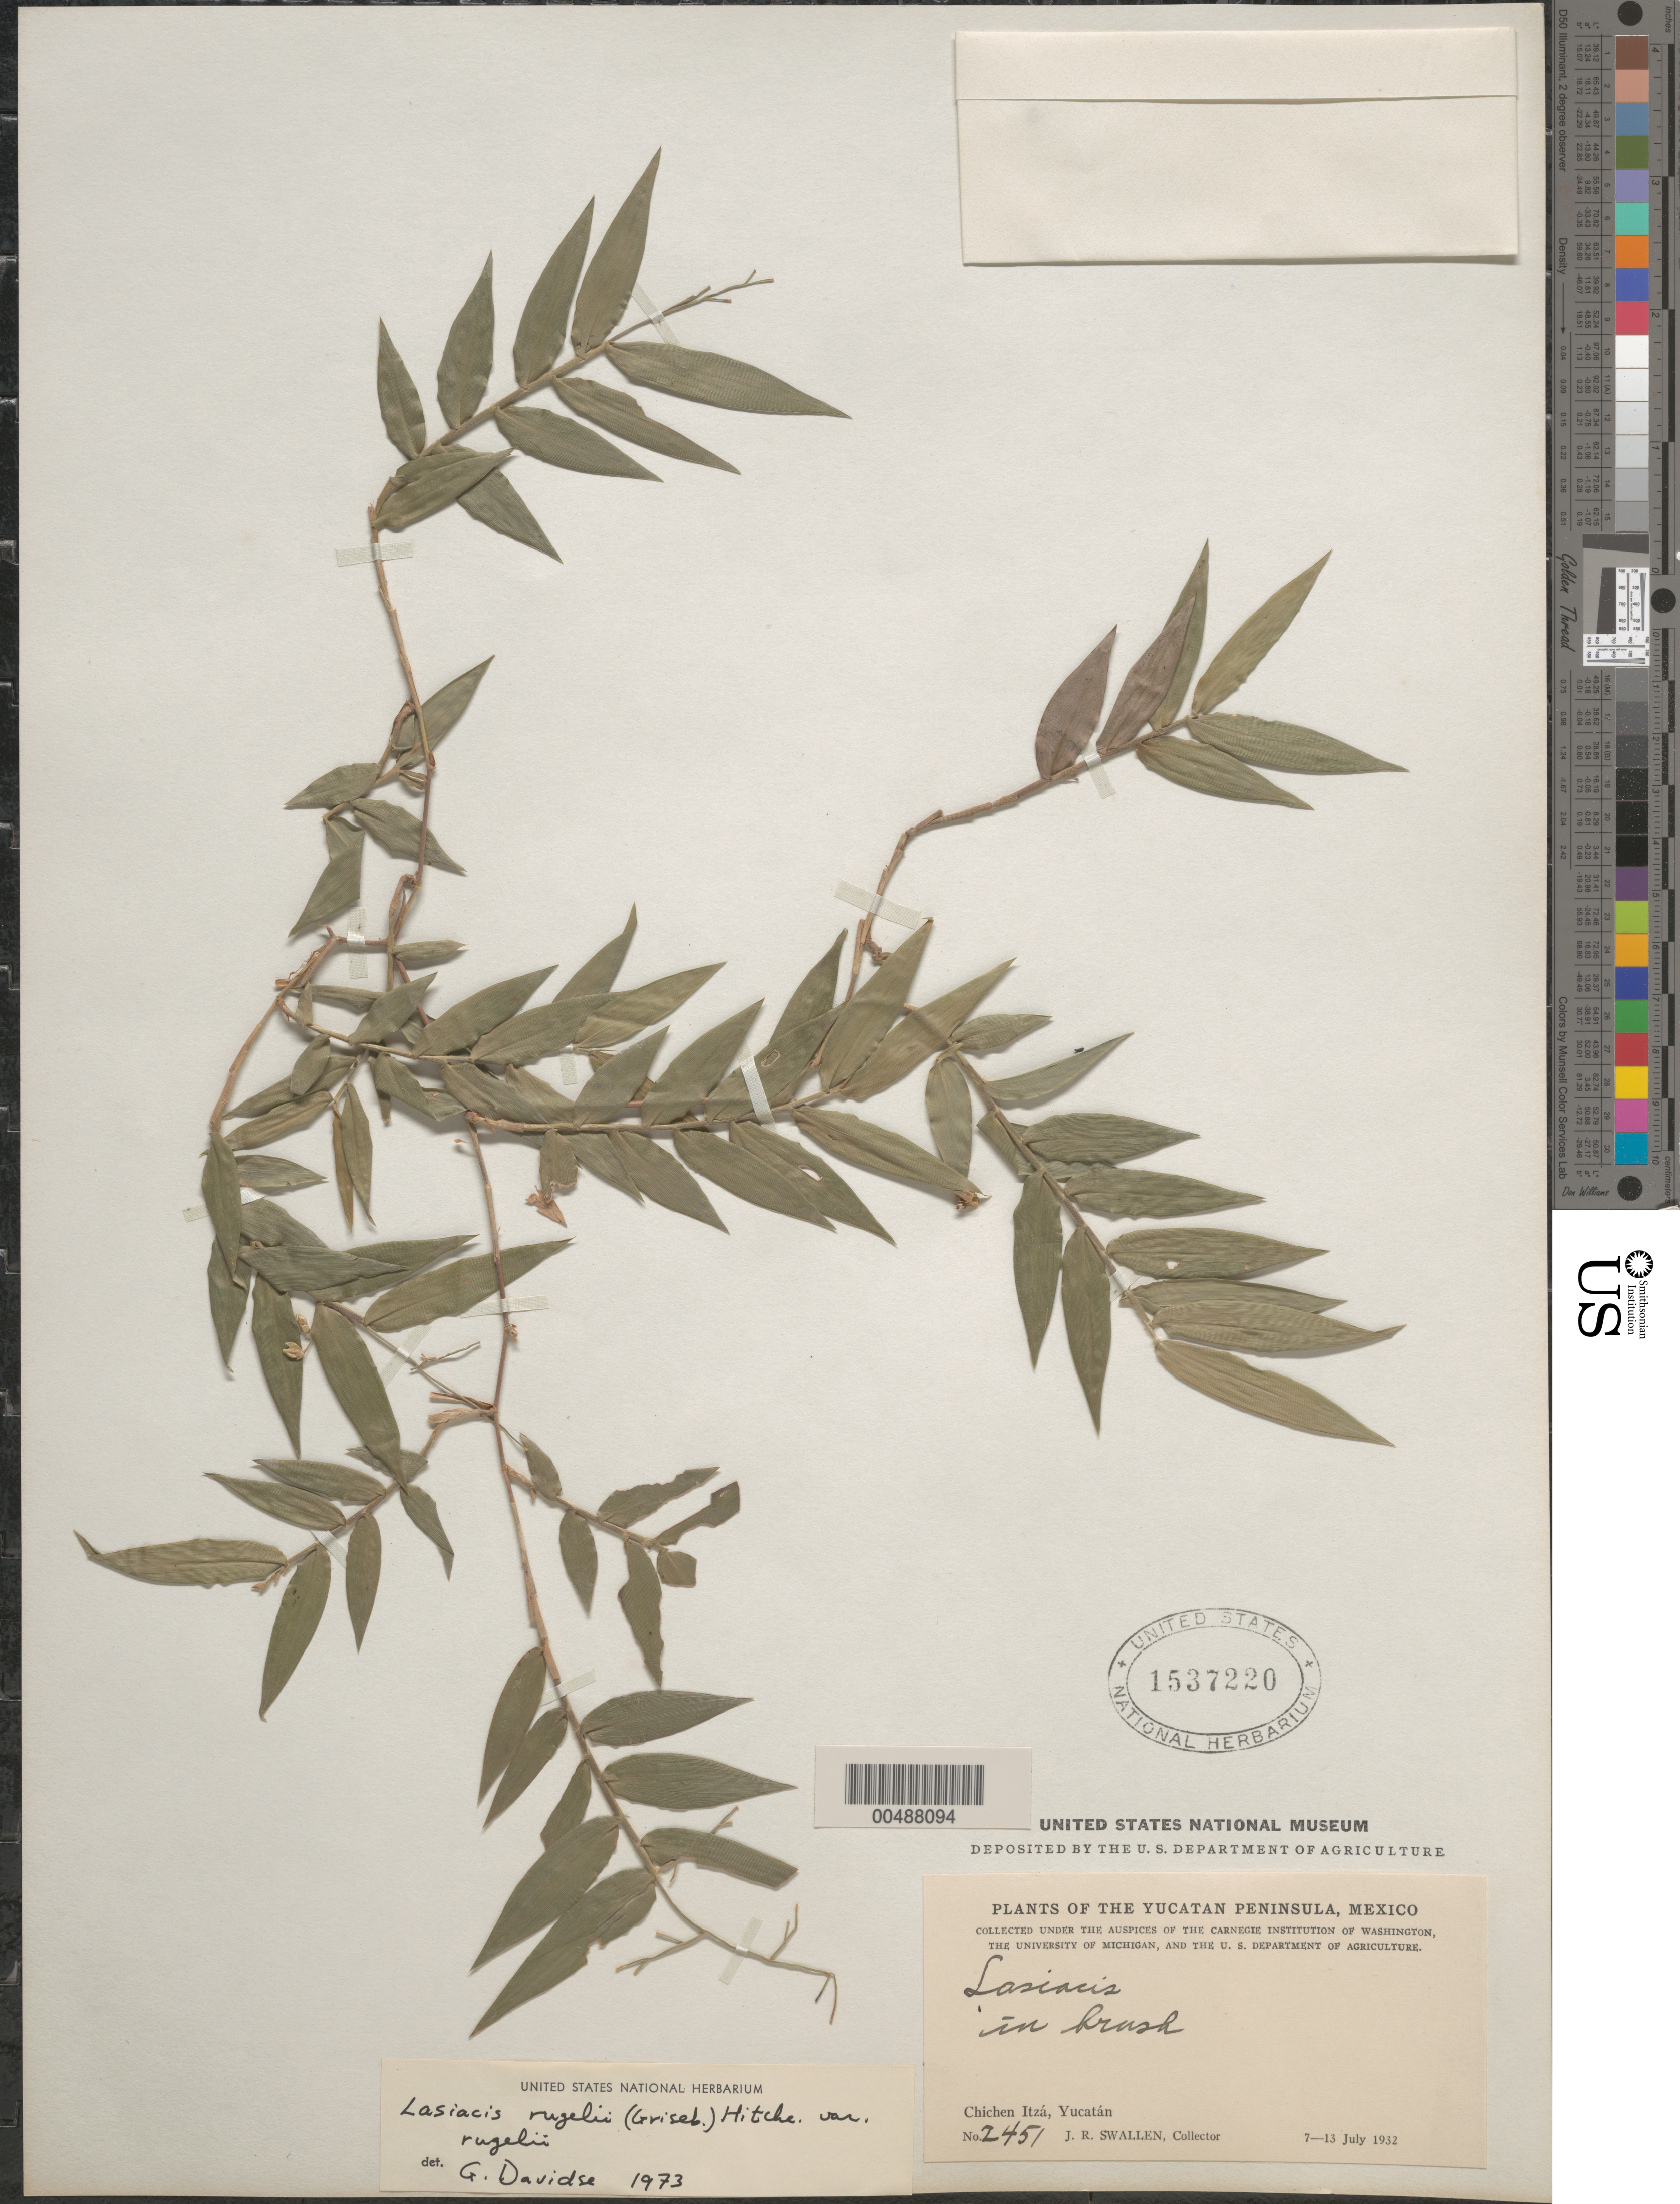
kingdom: Plantae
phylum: Tracheophyta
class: Liliopsida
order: Poales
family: Poaceae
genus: Lasiacis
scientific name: Lasiacis rugelii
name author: (Griseb.) Hitchc.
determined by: Davidse, Gerrit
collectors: J. R. Swallen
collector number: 2451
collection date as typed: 7 Jul 1932 to 13 Jul 1932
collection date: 1932-07-07/1932-07-13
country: Mexico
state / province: Yucatan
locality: Yucatan Peninsula, Chichen Itz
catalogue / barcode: US 1537220